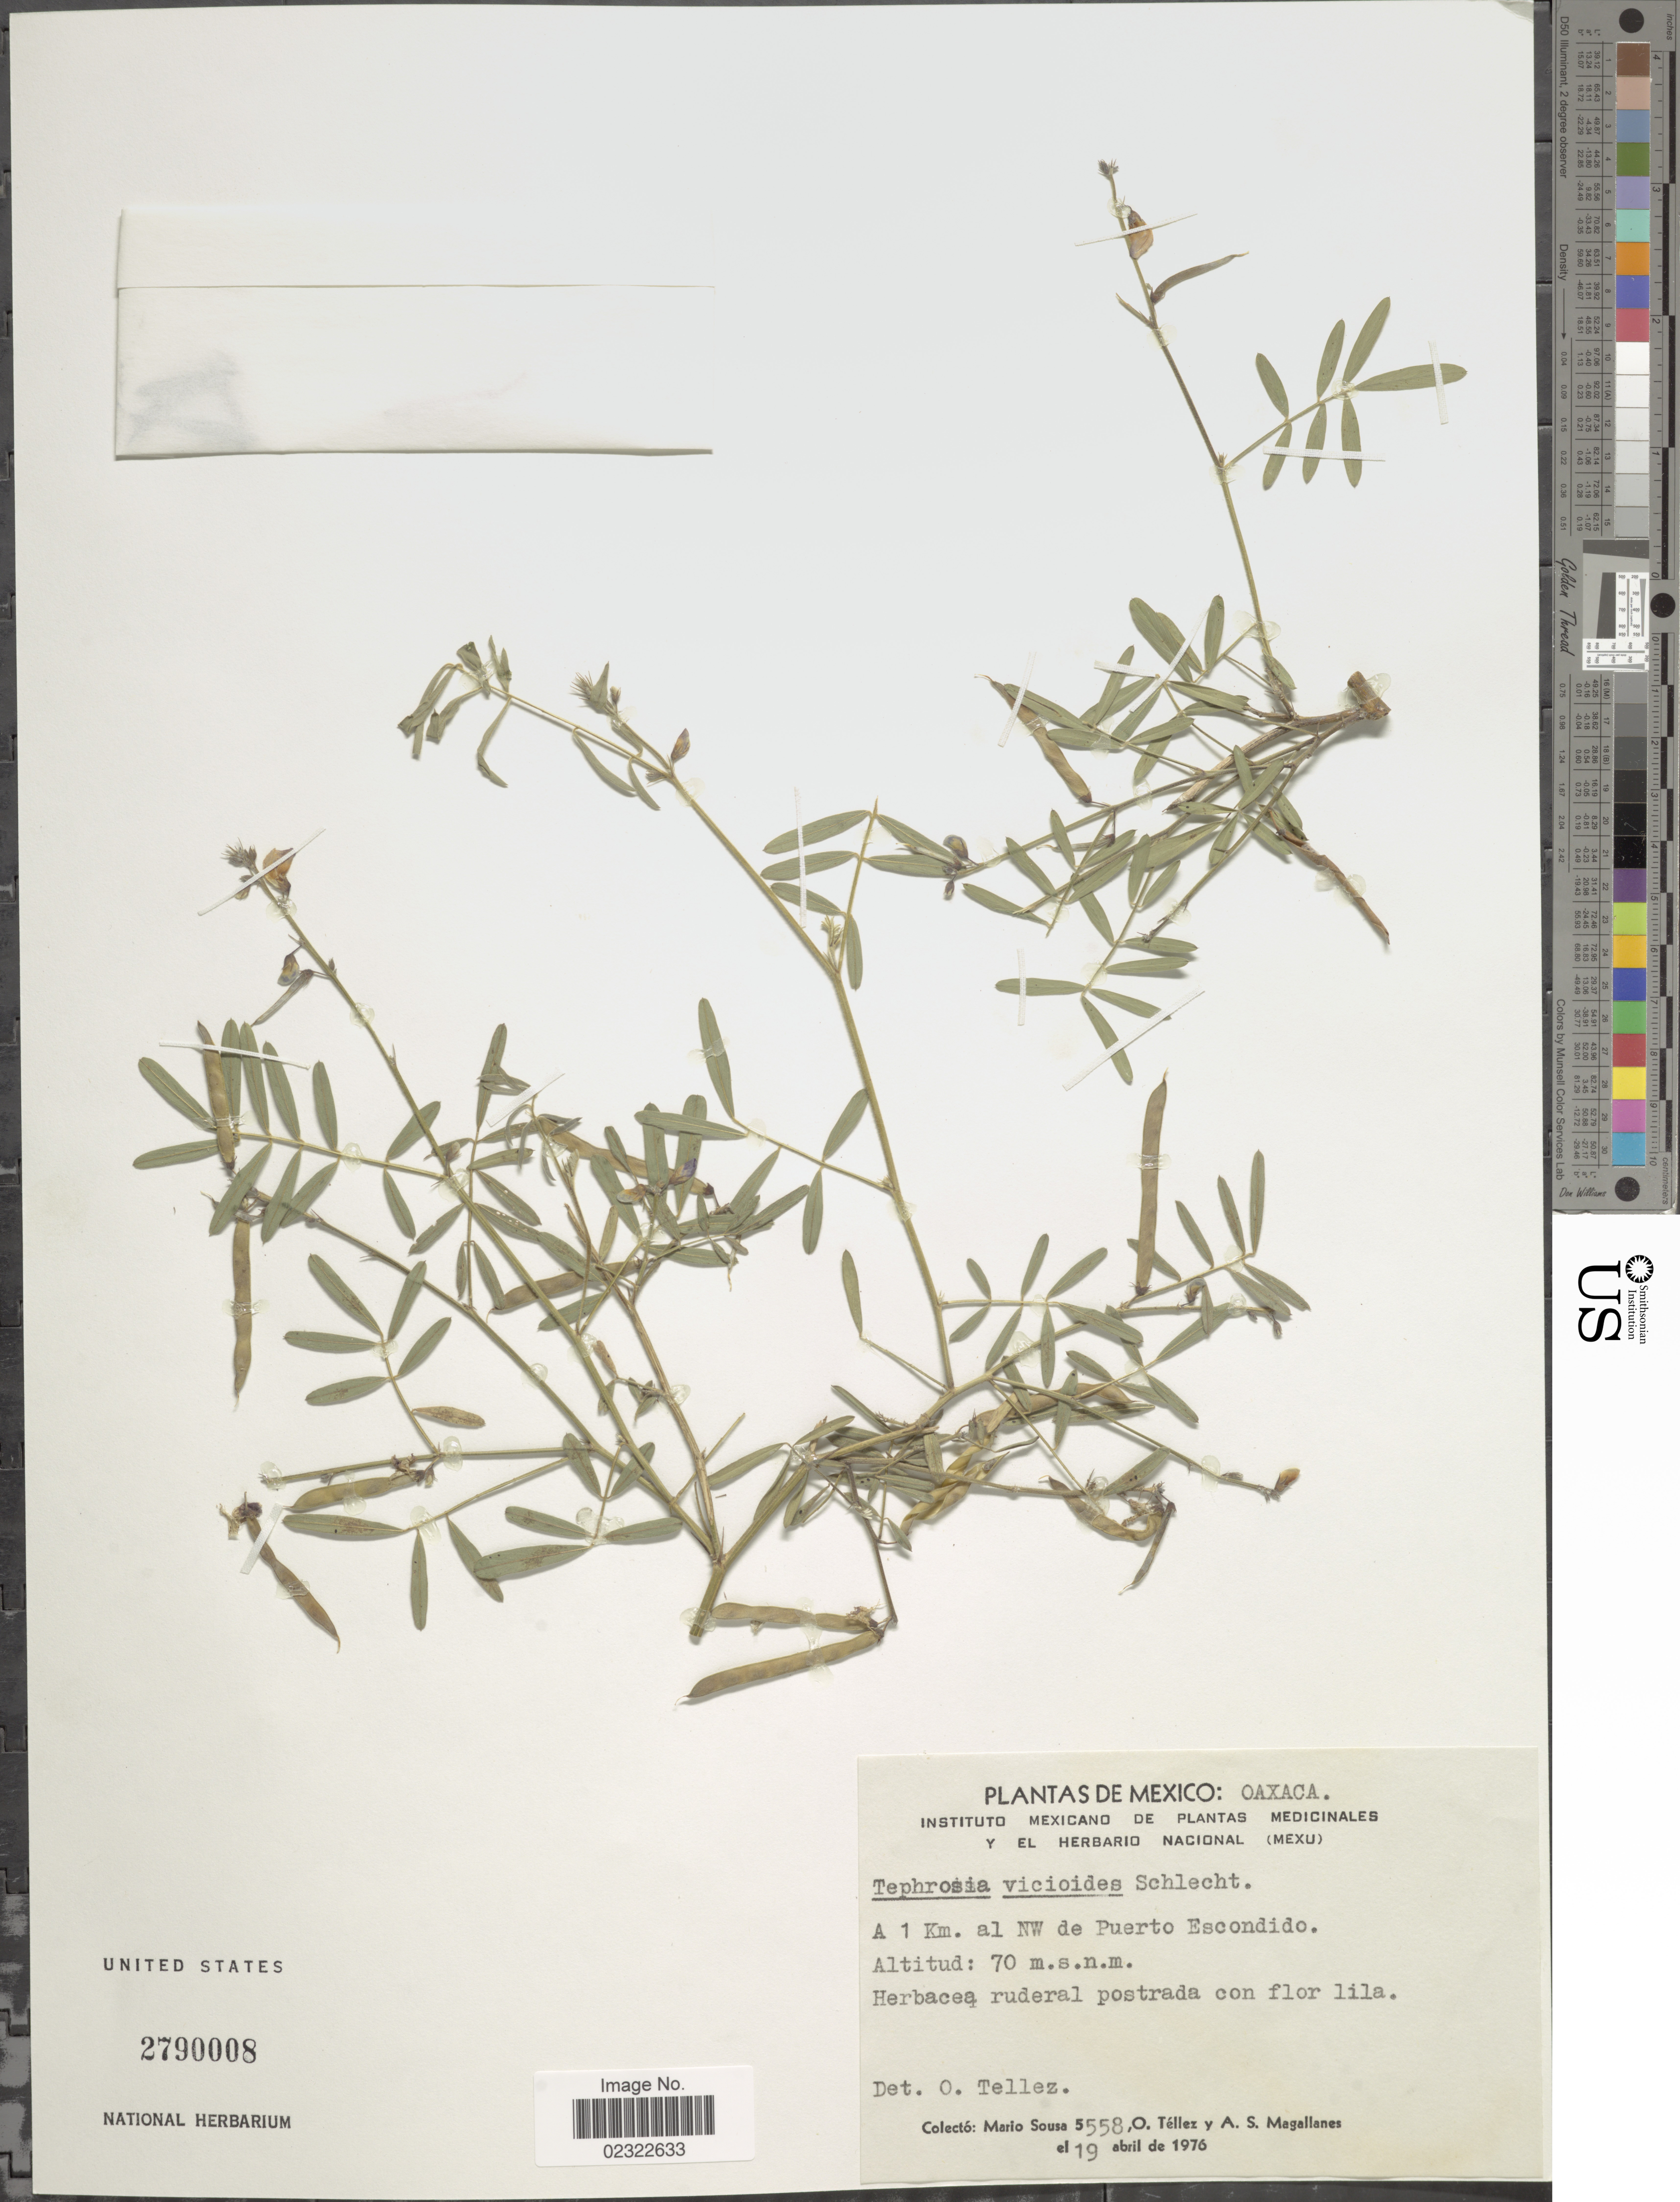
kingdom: Plantae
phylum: Tracheophyta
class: Magnoliopsida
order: Fabales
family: Fabaceae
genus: Tephrosia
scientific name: Tephrosia vicioides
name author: Schltdl.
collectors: M. Sousa S., O. Tellez & A. Magallanes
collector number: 5558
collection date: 1976-04-19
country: Mexico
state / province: Oaxaca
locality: A 1 Km. al NW de Puerto Escondido.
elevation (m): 70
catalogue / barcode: US 2790008